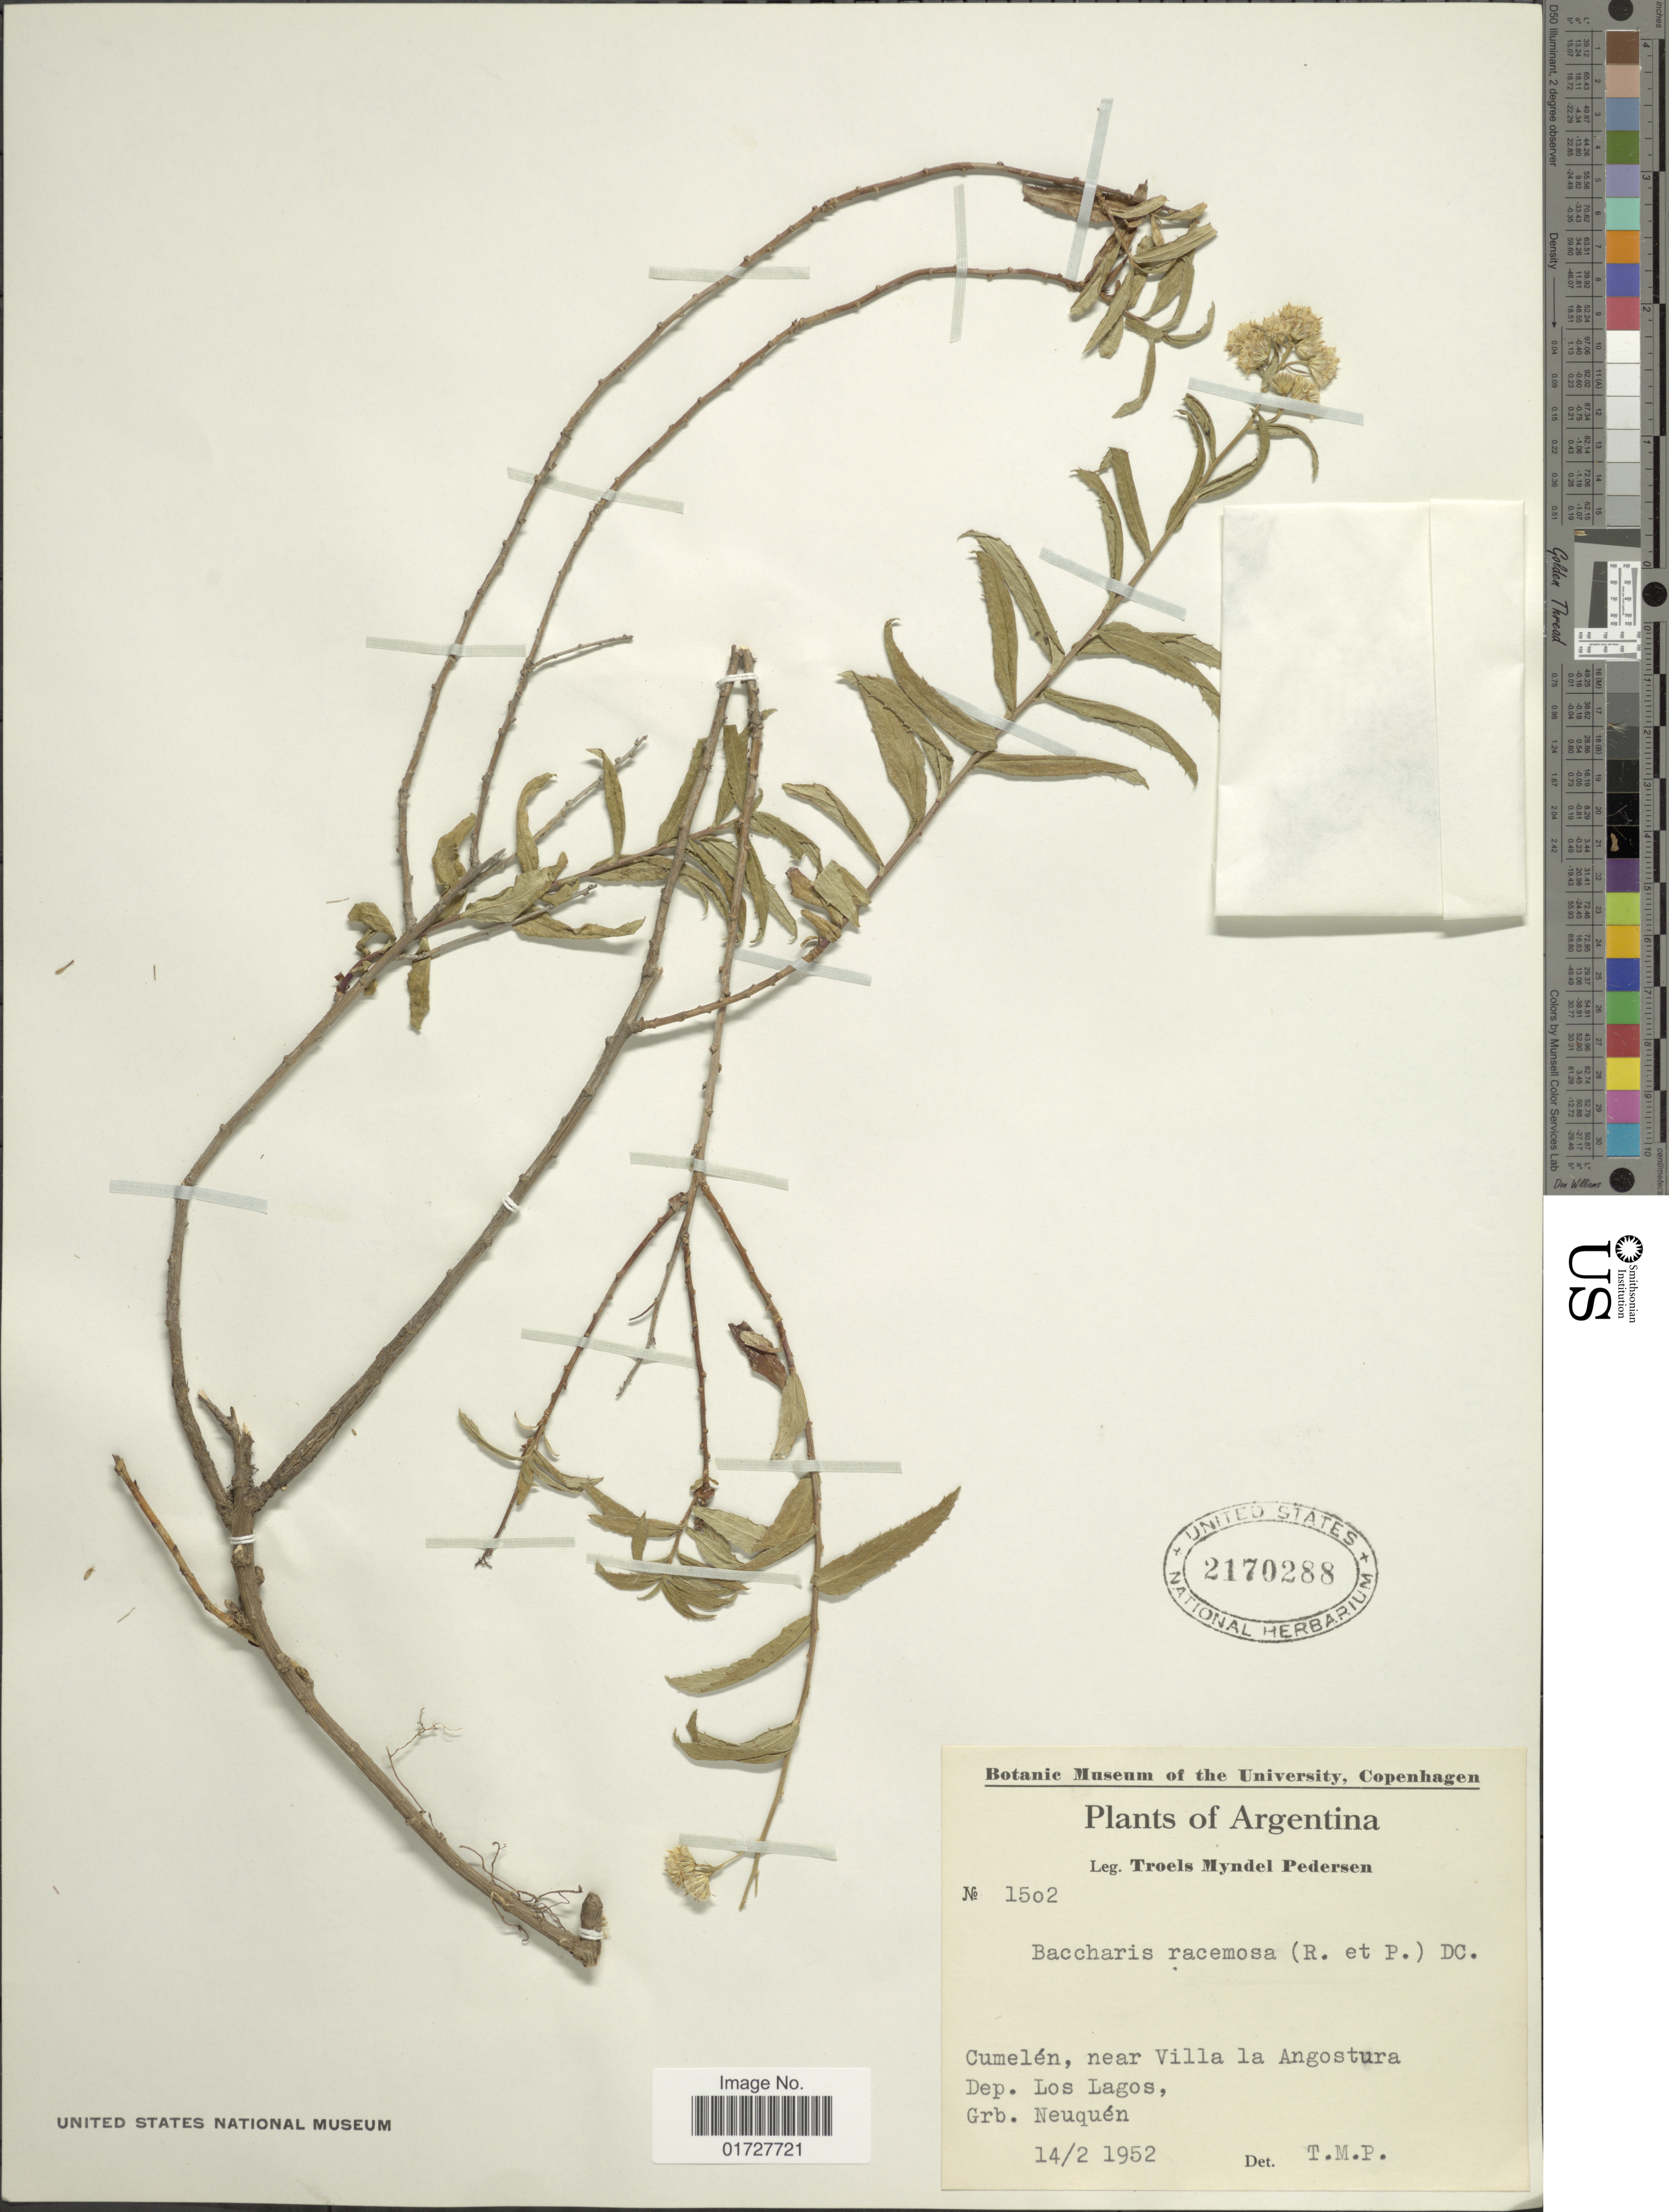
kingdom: Plantae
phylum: Tracheophyta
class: Magnoliopsida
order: Asterales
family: Asteraceae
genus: Baccharis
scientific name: Baccharis racemosa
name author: (Ruiz & Pav.) DC.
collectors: T. Pederson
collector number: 1502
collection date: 1952-02-14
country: Argentina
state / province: Neuquen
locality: Cumelen, near Villa la Angostura, Dep. Los Lagos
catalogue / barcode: US 2170288